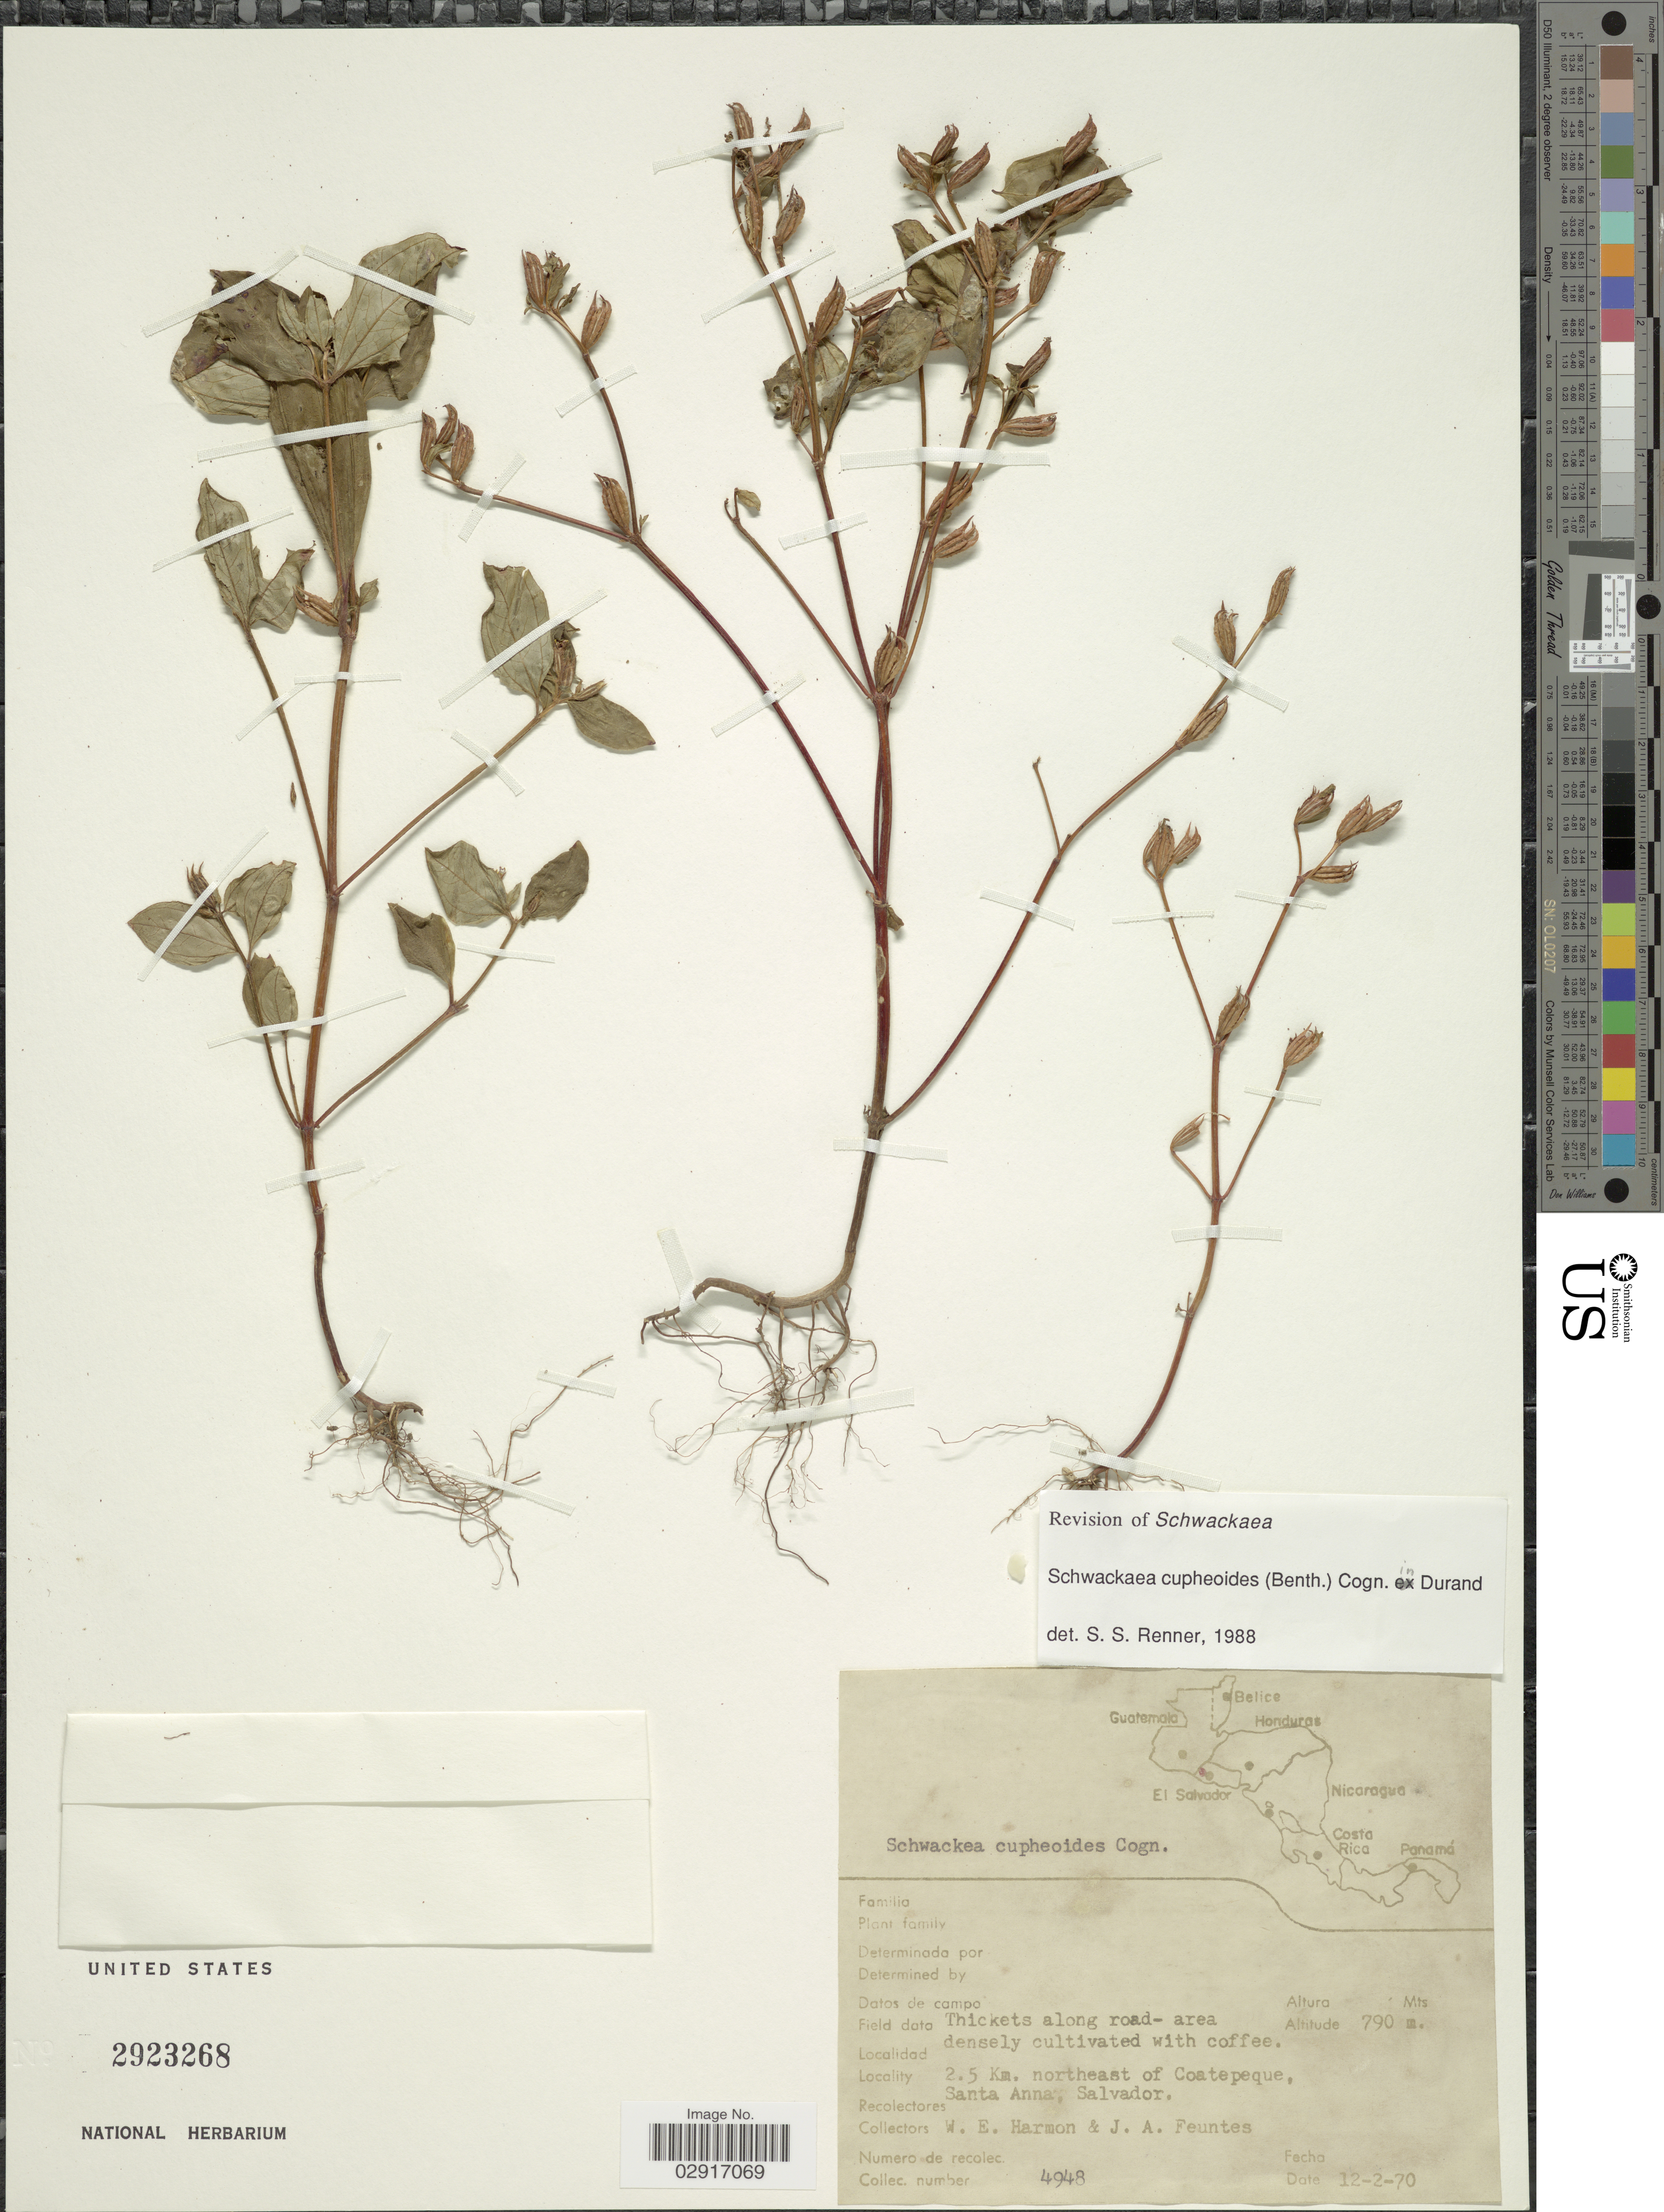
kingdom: Plantae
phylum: Tracheophyta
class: Magnoliopsida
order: Myrtales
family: Melastomataceae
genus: Schwackaea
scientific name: Schwackaea cupheoides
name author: (Benth.) Cogn.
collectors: W. E. Harmon & J. Fuentes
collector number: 4948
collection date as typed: Transcribed d/m/y: 12/2/70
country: El Salvador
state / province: Santa Ana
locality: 2.5 Km. northeast of Coatepeque, Santa Anna.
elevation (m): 790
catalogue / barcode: US 2923268